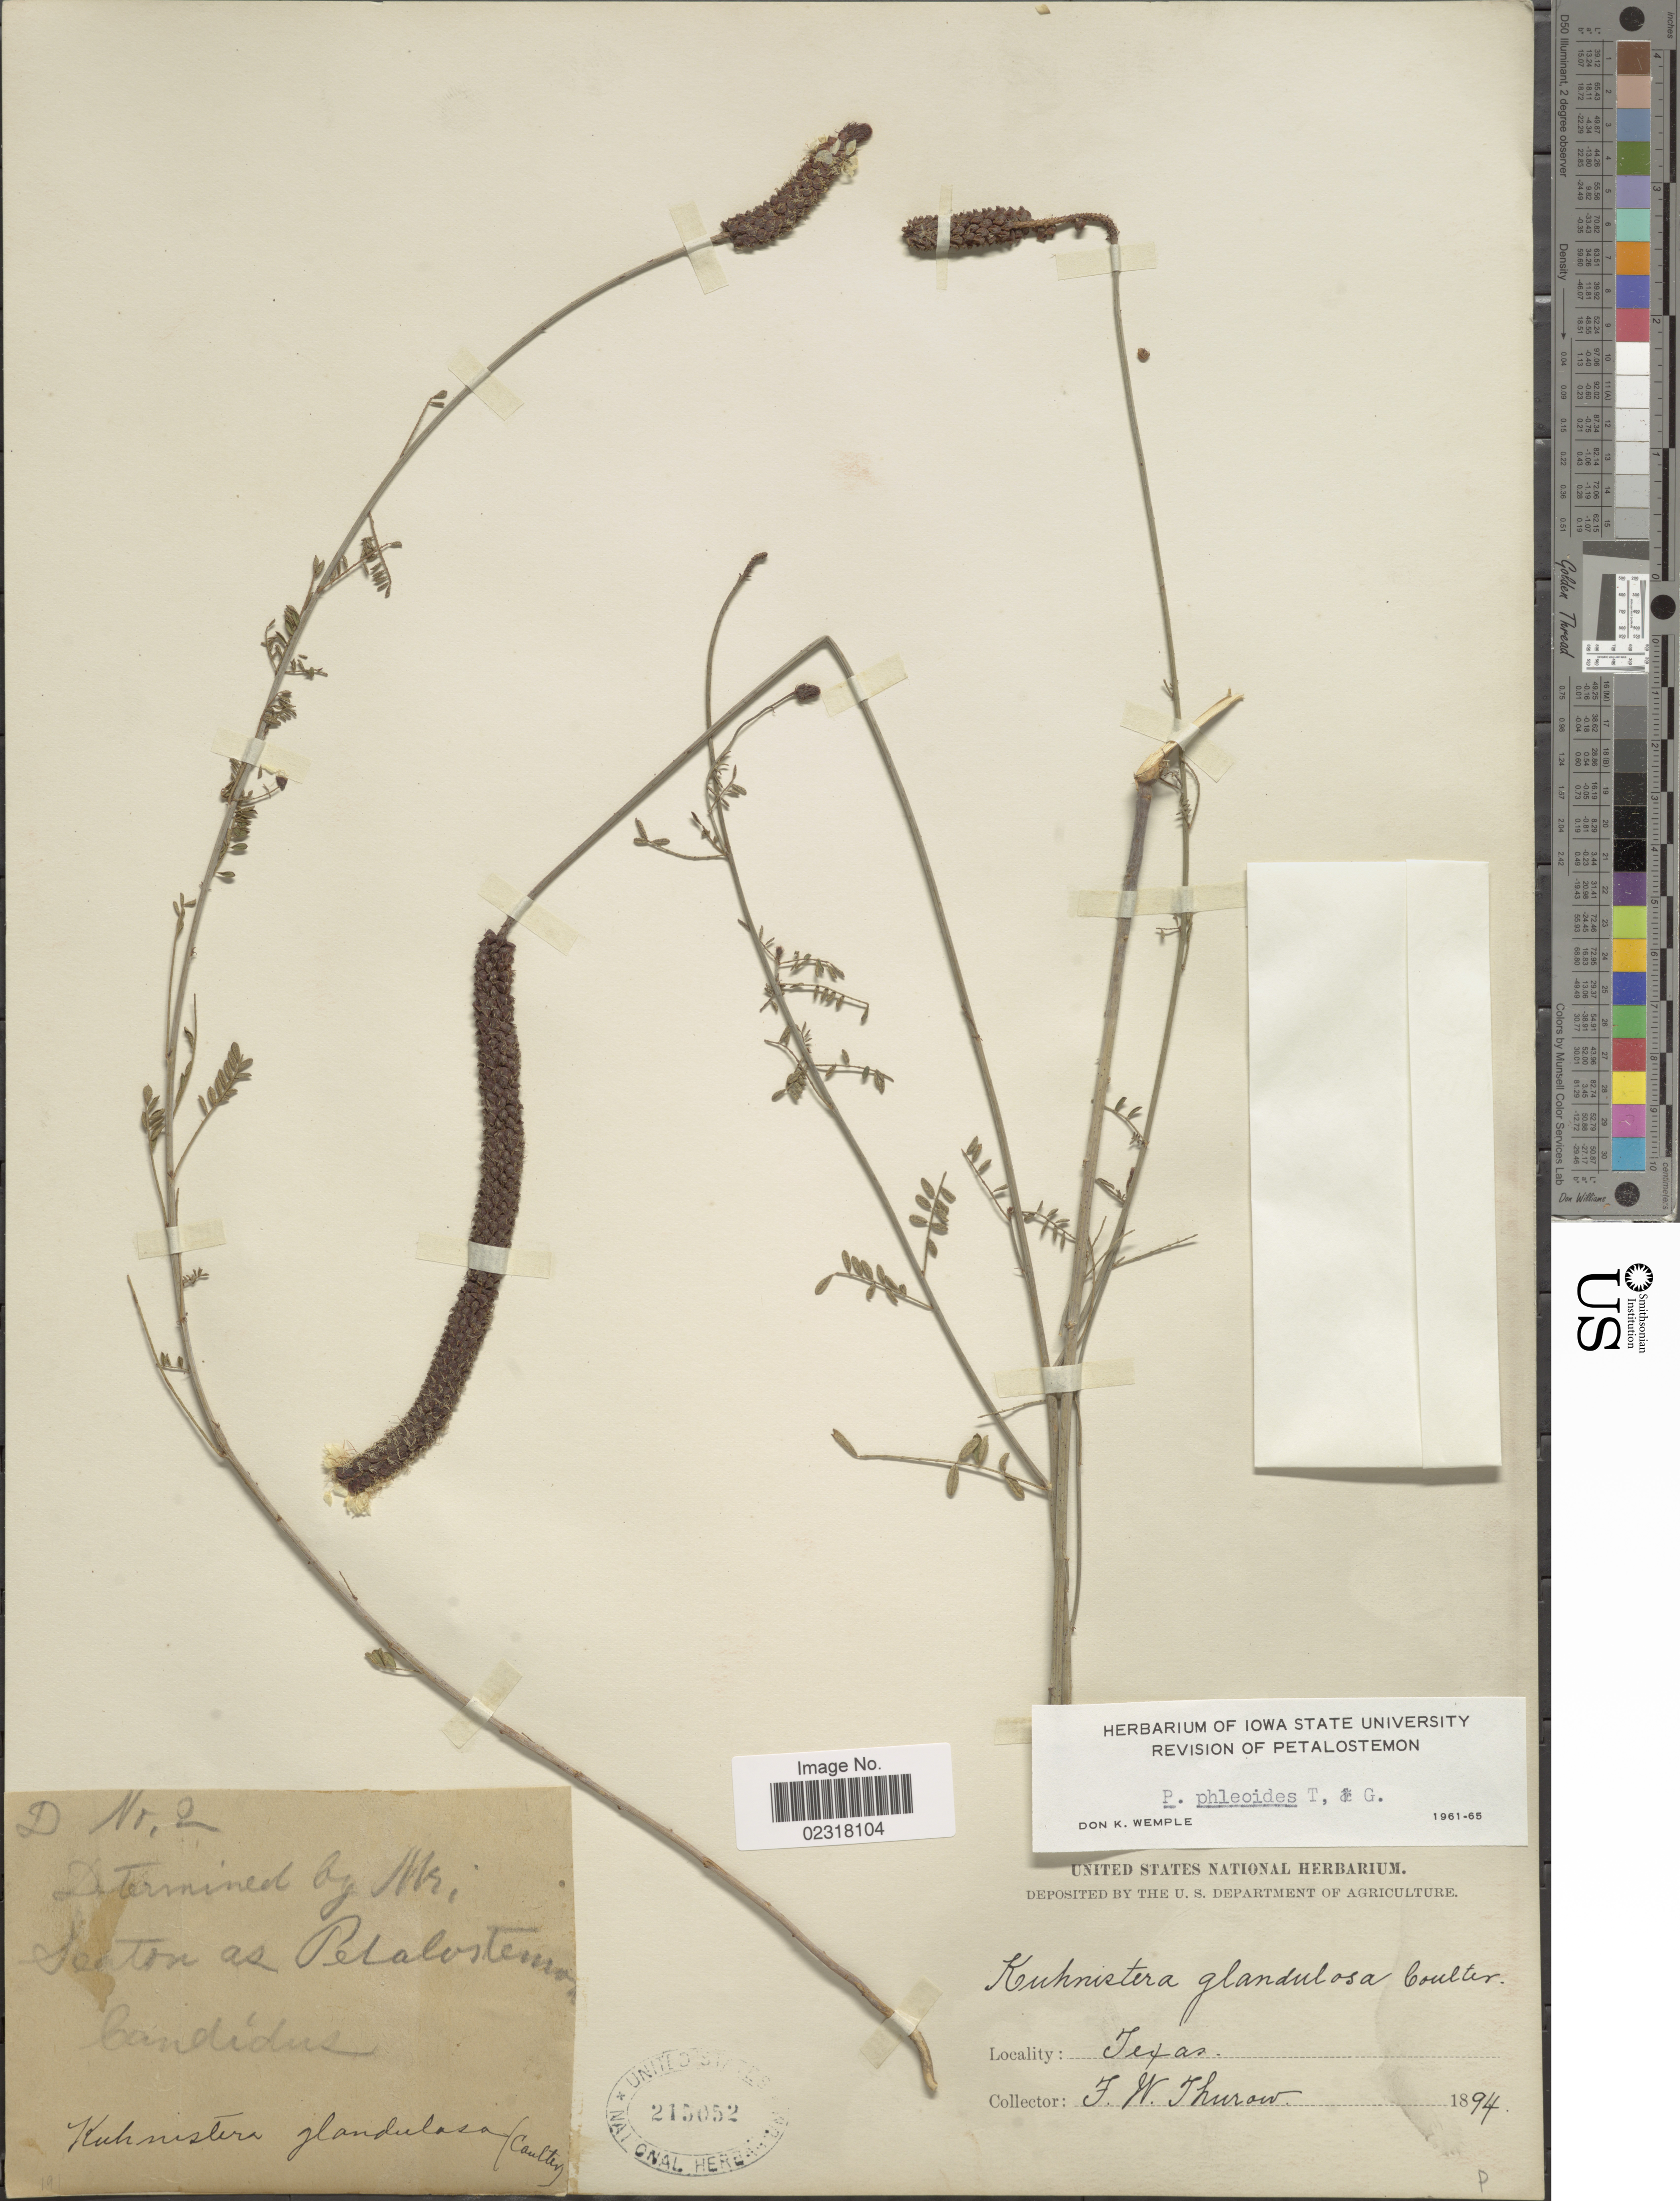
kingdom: Plantae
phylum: Tracheophyta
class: Magnoliopsida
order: Fabales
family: Fabaceae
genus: Dalea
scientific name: Dalea phleoides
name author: (Torr. & A. Gray) Shinners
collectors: F. W. Thurow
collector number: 2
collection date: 1894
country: United States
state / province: Texas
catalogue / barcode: US 215052